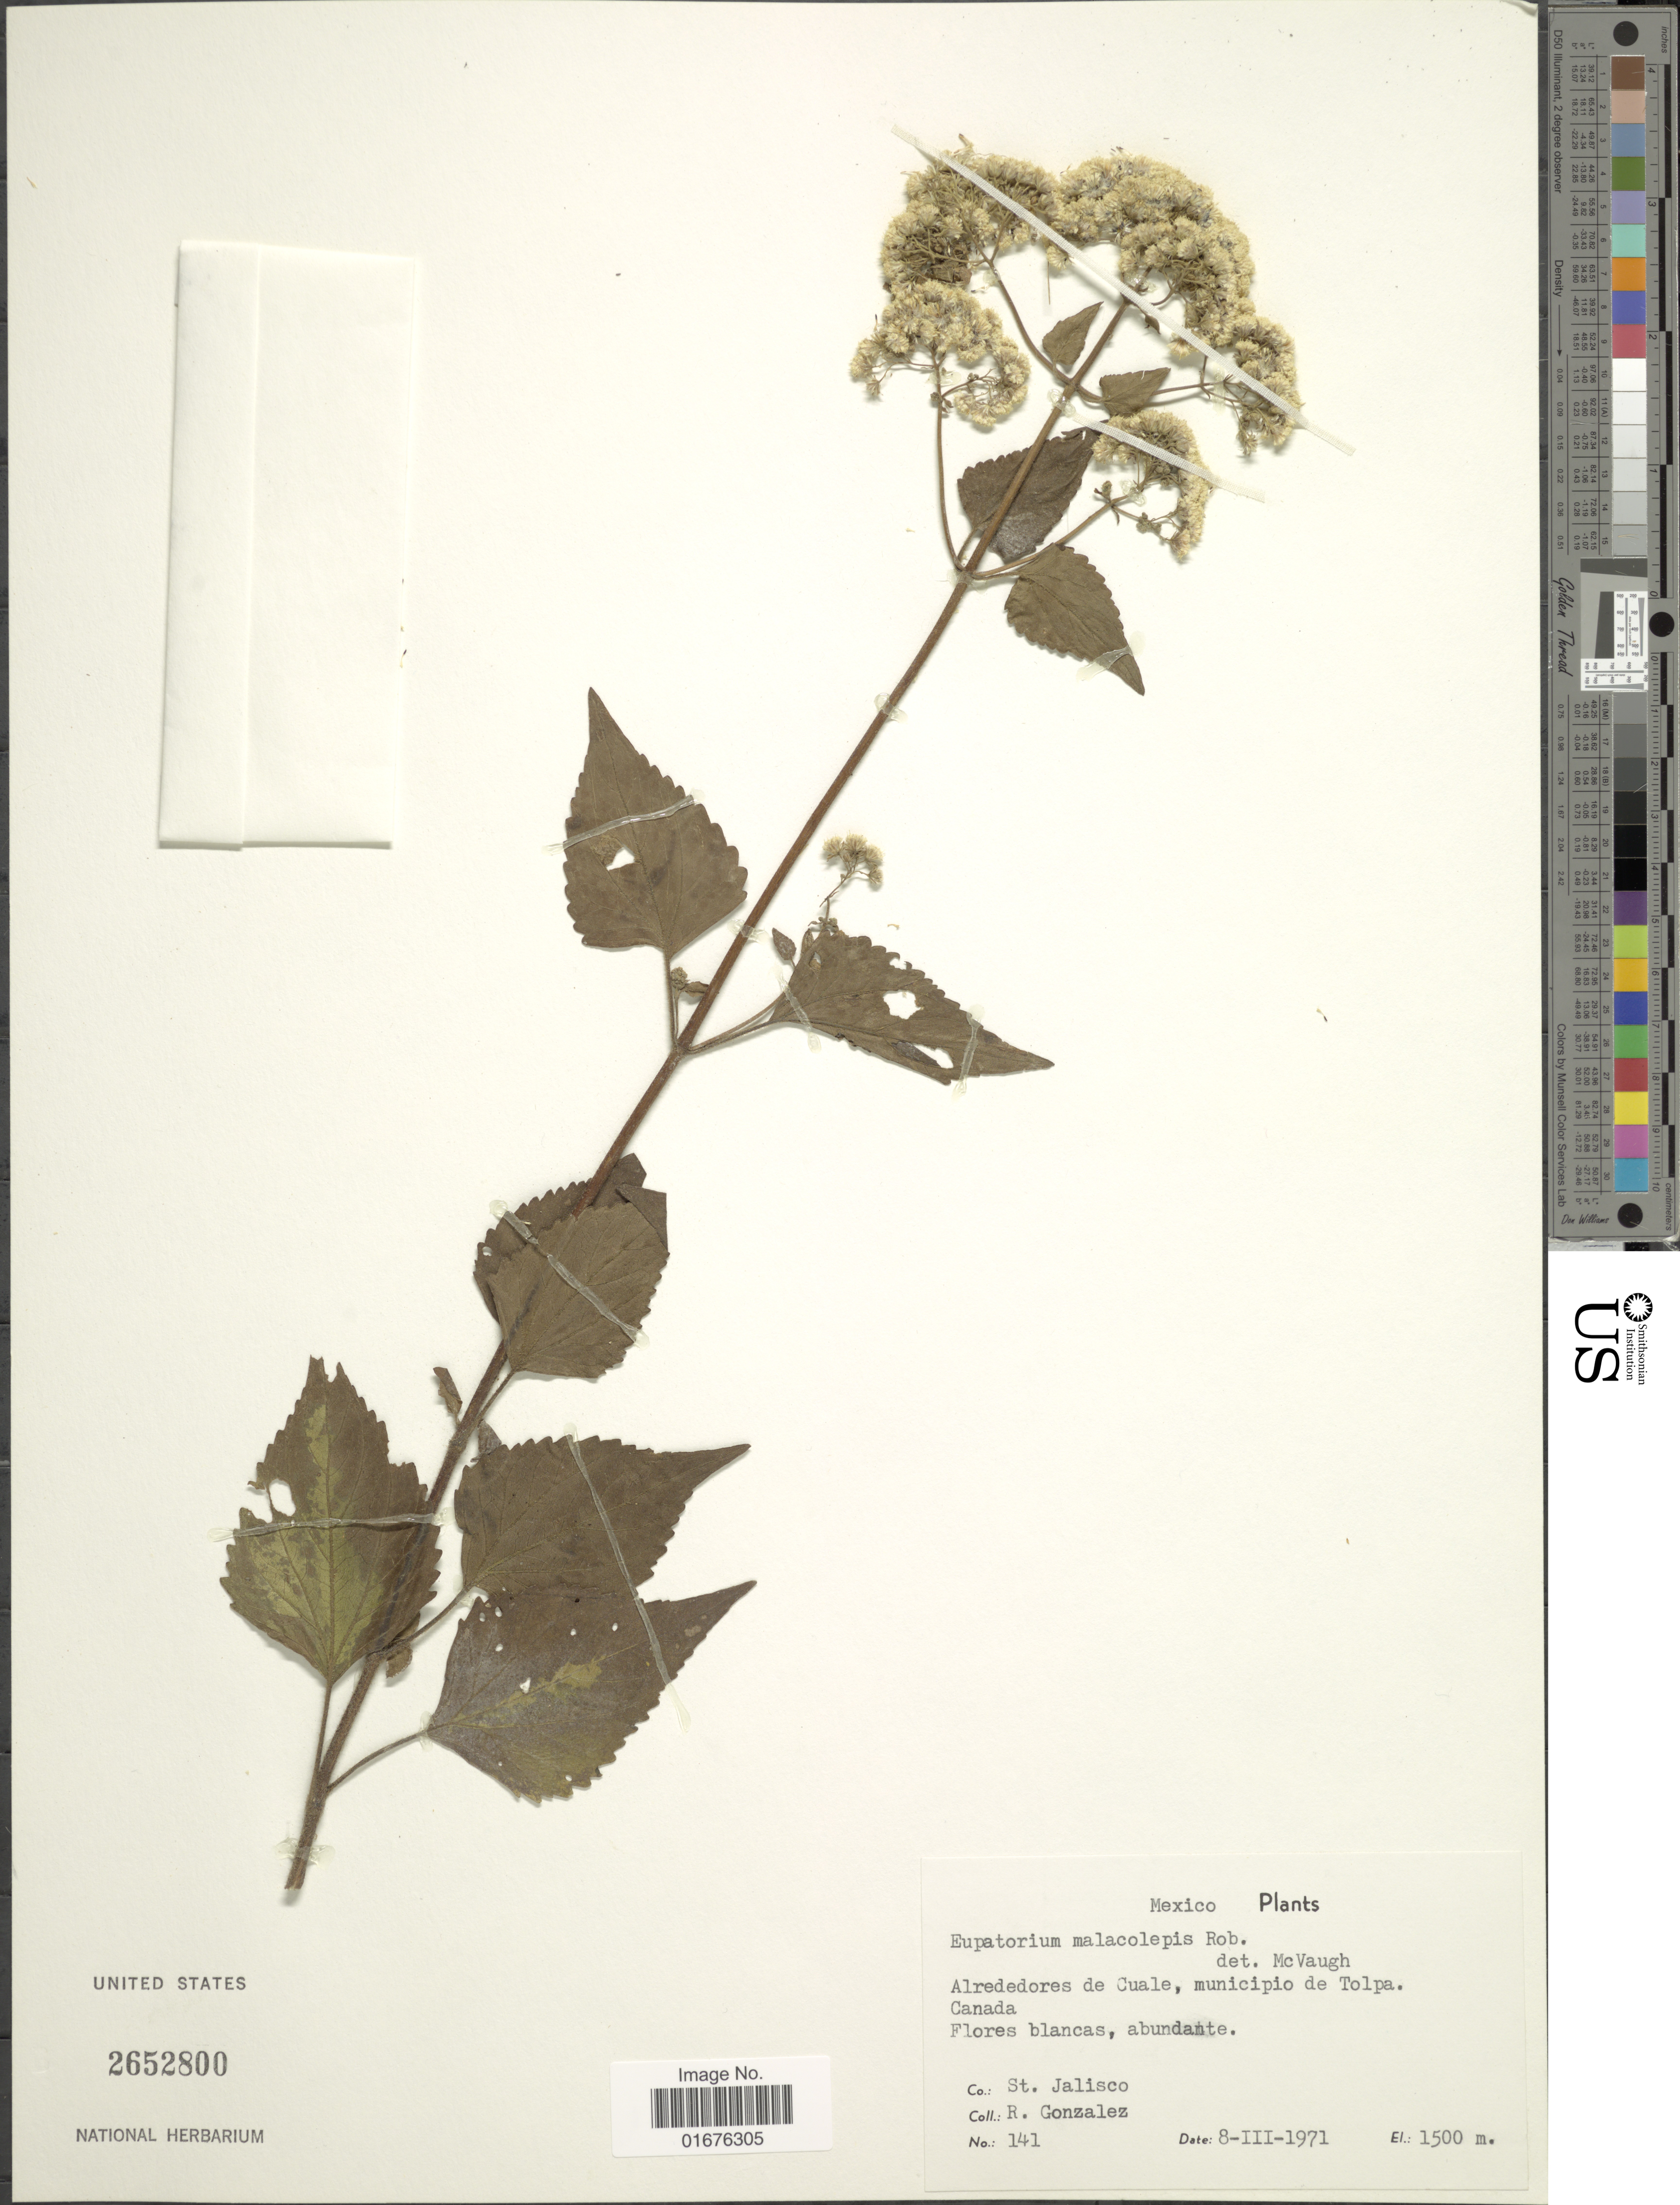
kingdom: Plantae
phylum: Tracheophyta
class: Magnoliopsida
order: Asterales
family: Asteraceae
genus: Ageratina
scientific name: Ageratina malacolepis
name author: (B.L. Rob.) R.M. King & H. Rob.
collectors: R. González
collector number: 141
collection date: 1971-08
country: Mexico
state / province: Jalisco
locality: Alrededores de Cuale, municipio de Tolpa Canada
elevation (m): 1500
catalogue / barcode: US 2652800